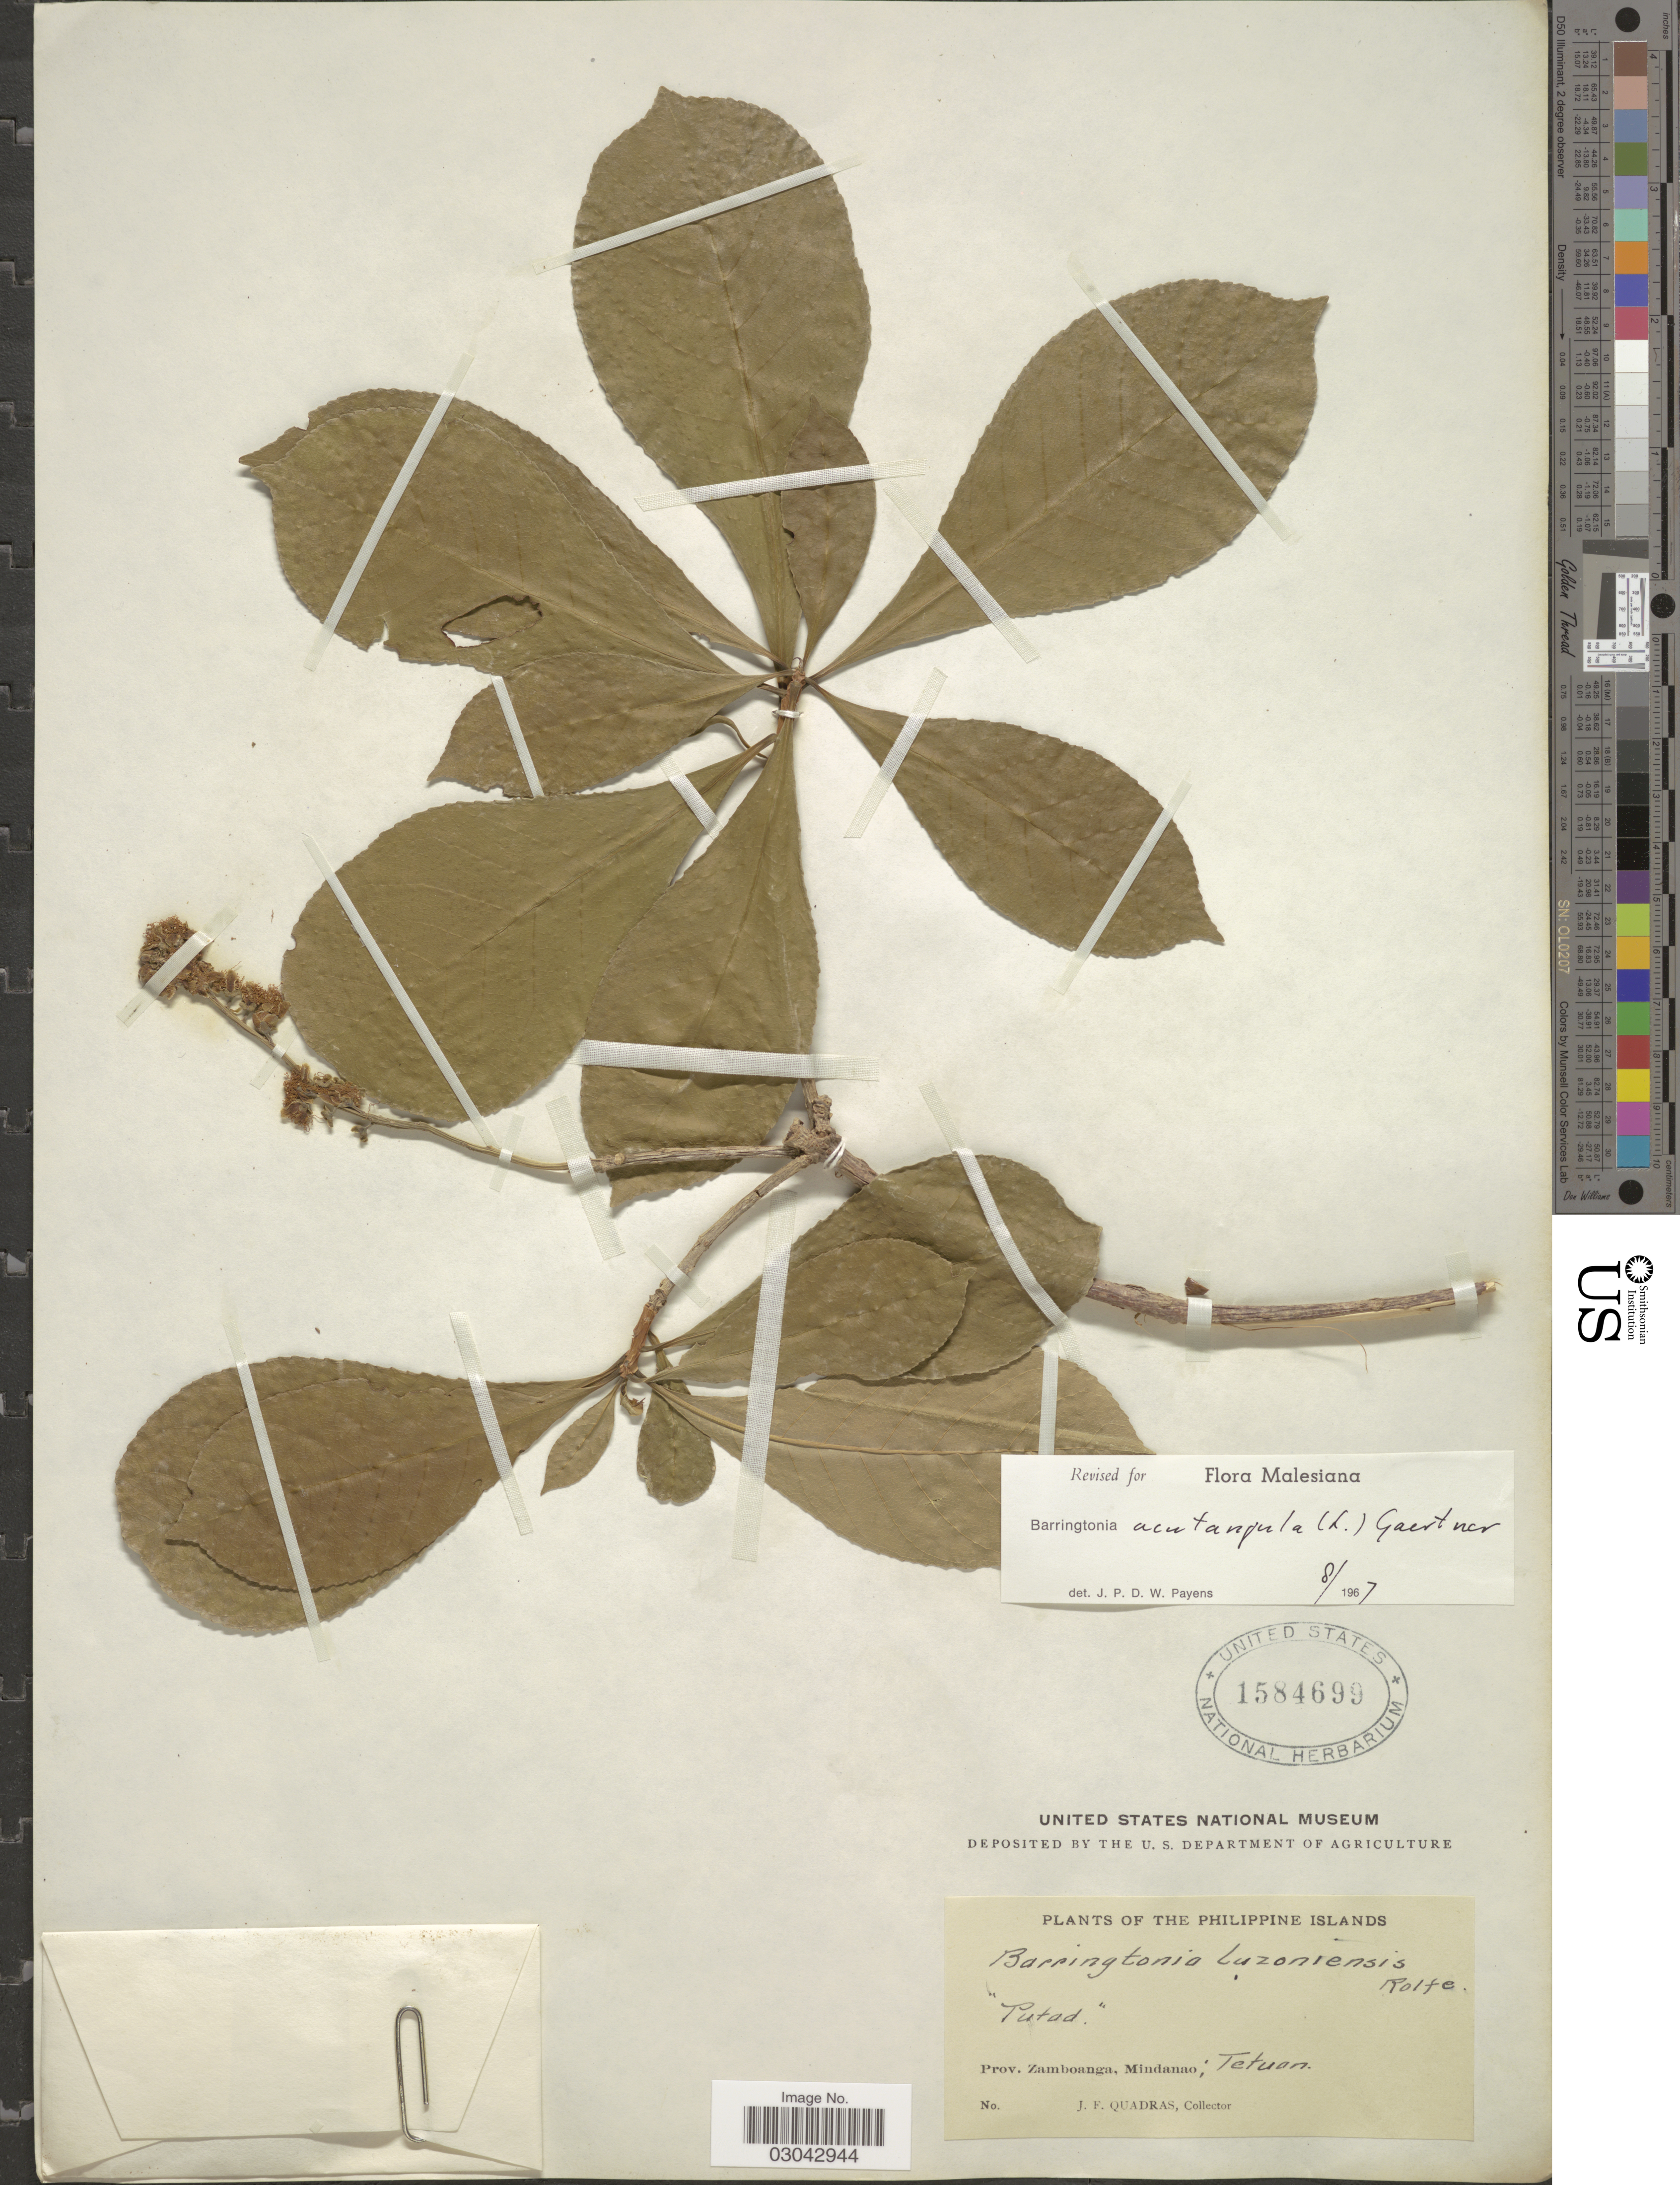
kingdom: Plantae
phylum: Tracheophyta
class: Magnoliopsida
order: Ericales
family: Lecythidaceae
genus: Barringtonia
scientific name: Barringtonia acutangula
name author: (L.) Gaertn.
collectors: J. Quadras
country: Philippines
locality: Prov. Zamboanga, Mindanao: Tetuan.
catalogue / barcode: US 1584699